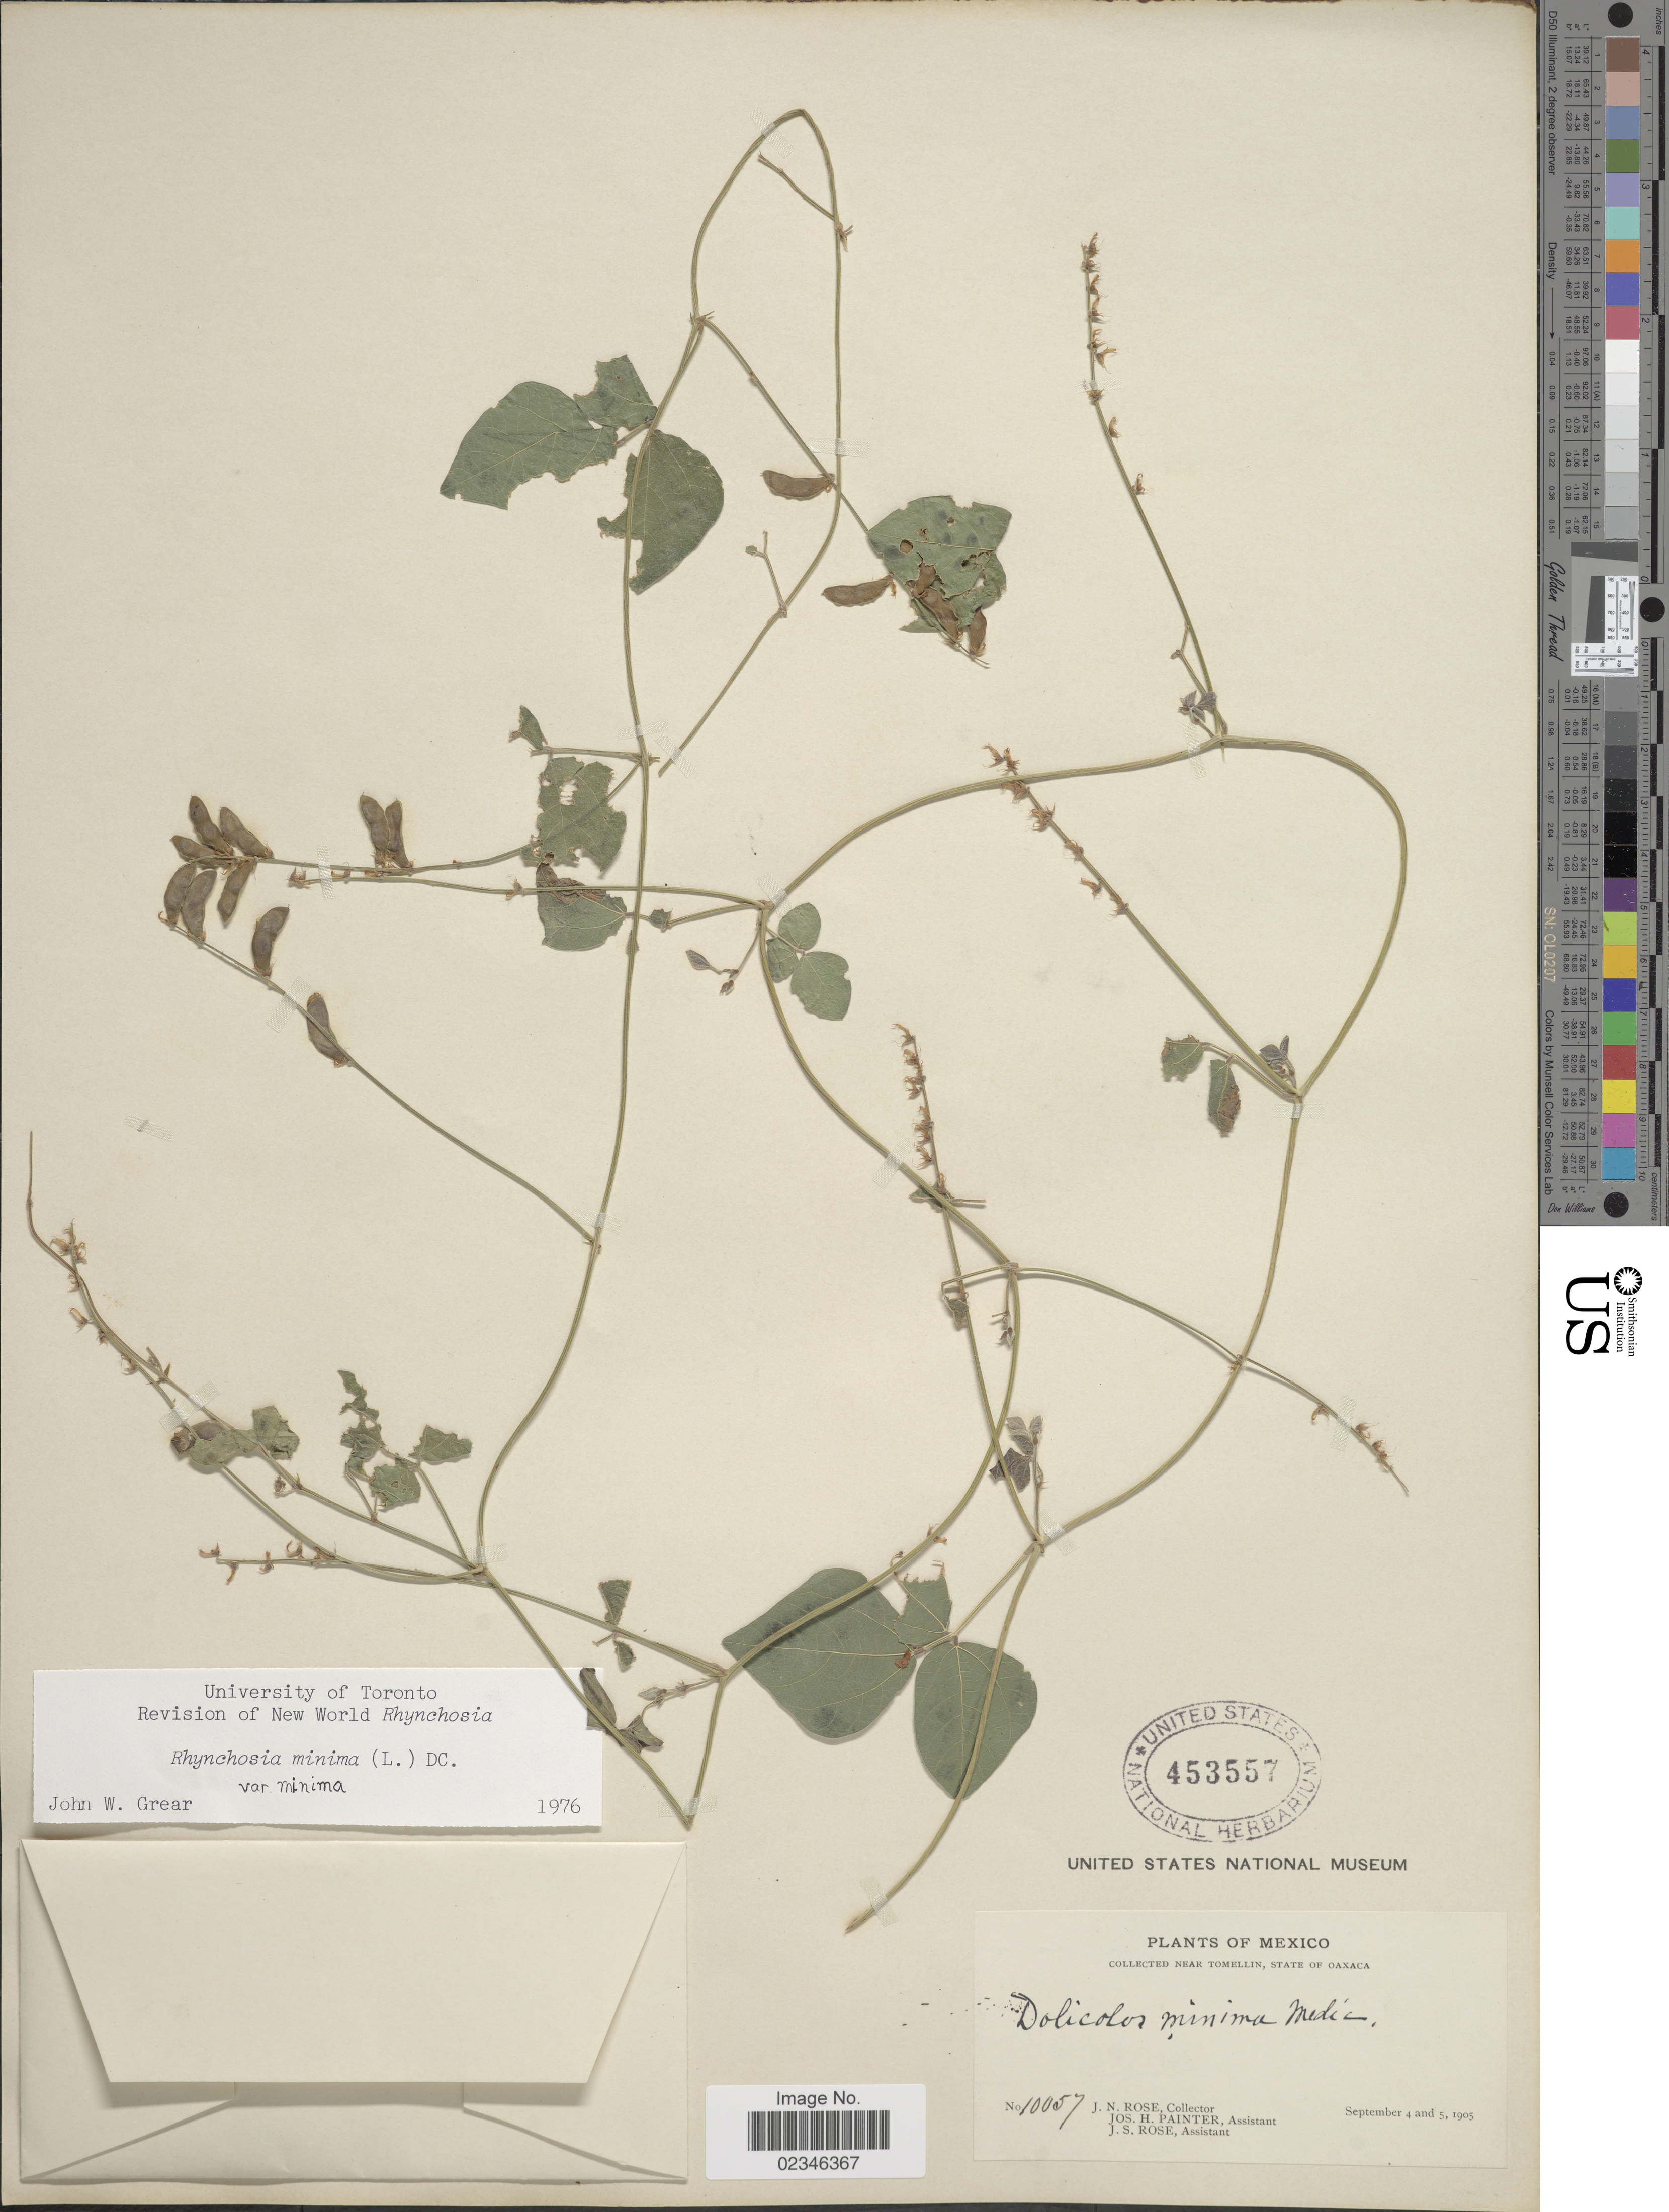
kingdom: Plantae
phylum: Tracheophyta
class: Magnoliopsida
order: Fabales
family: Fabaceae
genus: Rhynchosia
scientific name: Rhynchosia minima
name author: (L.) DC.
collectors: J. N. Rose, J. H. Painter & J. S. Rose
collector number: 10057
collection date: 1905-09-04/1905-09-05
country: Mexico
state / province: Oaxaca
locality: Near Tomellin, State of Oaxaca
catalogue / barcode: US 453557